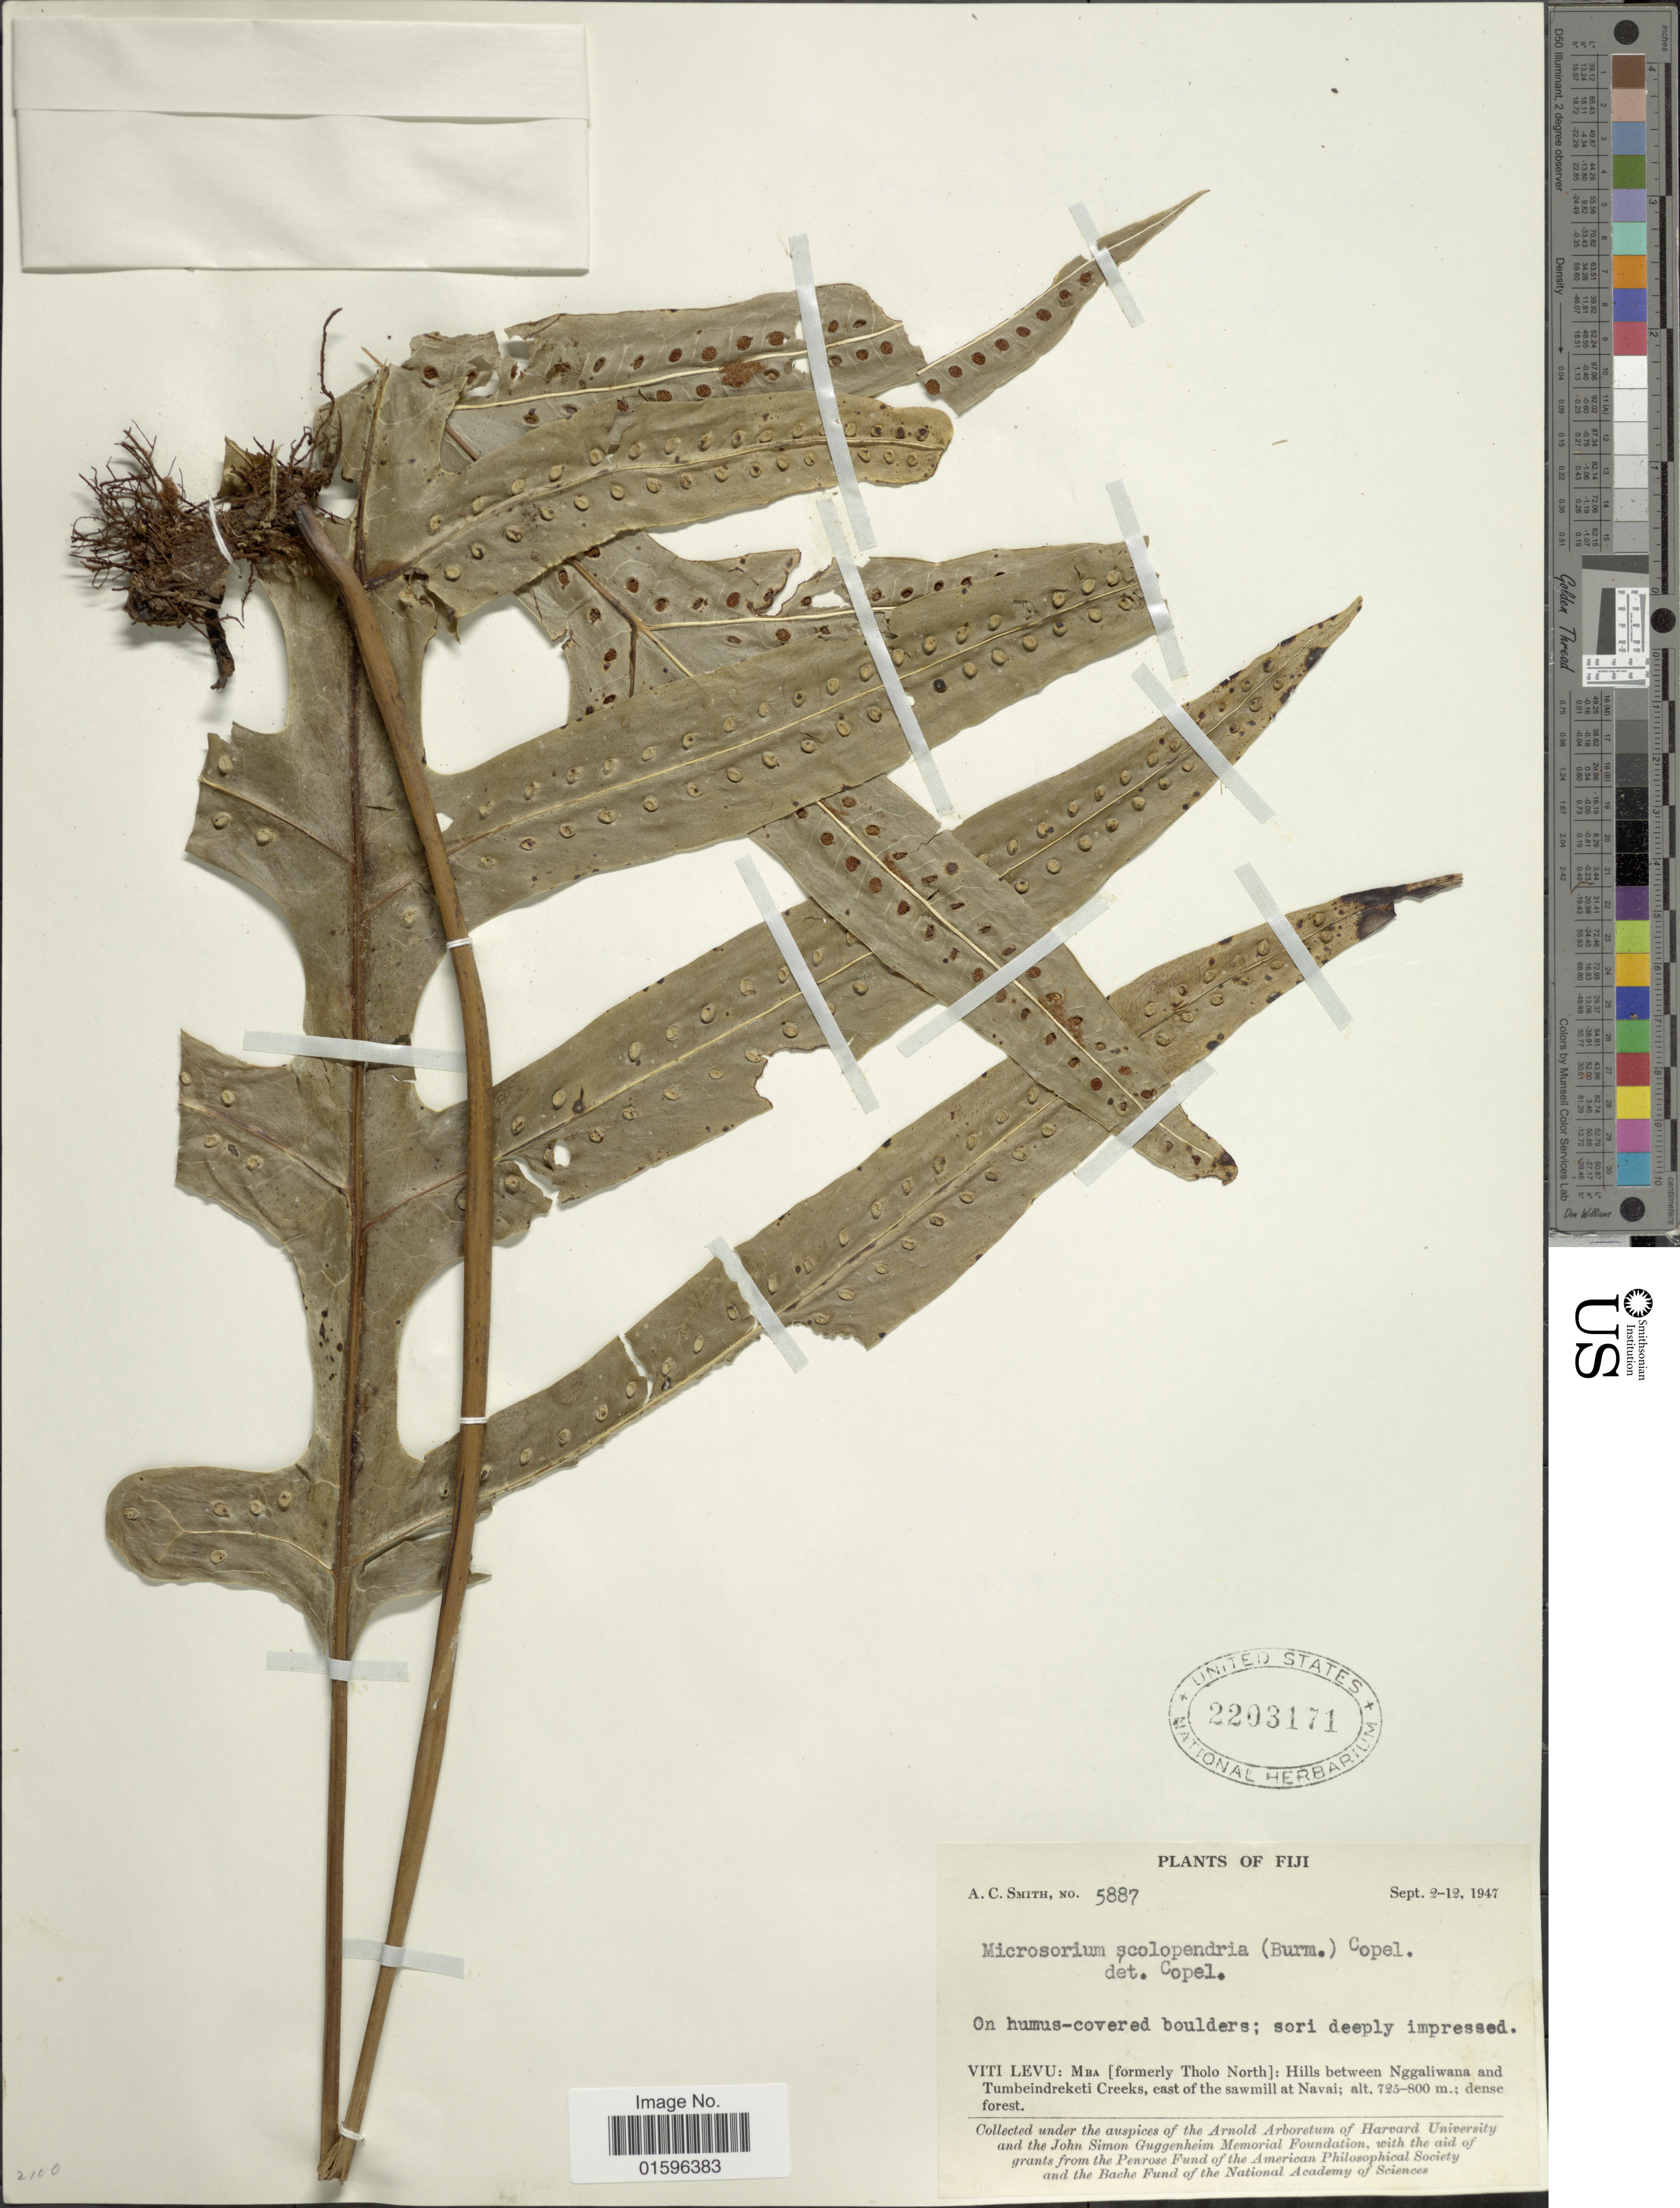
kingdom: Plantae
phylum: Tracheophyta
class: Polypodiopsida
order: Polypodiales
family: Polypodiaceae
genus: Polypodium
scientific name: Polypodium scolopendria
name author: Burm. f.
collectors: A. C. Smith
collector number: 5887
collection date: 1947-09-02/1947-09-12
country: Fiji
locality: Fiji, Viti Levu: Mba (formerly Tholo North): Hills between Nggaliwana and Tumbeindreketi Creeks, east of the sawmill at Navai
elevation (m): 725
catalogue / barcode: US 2203171